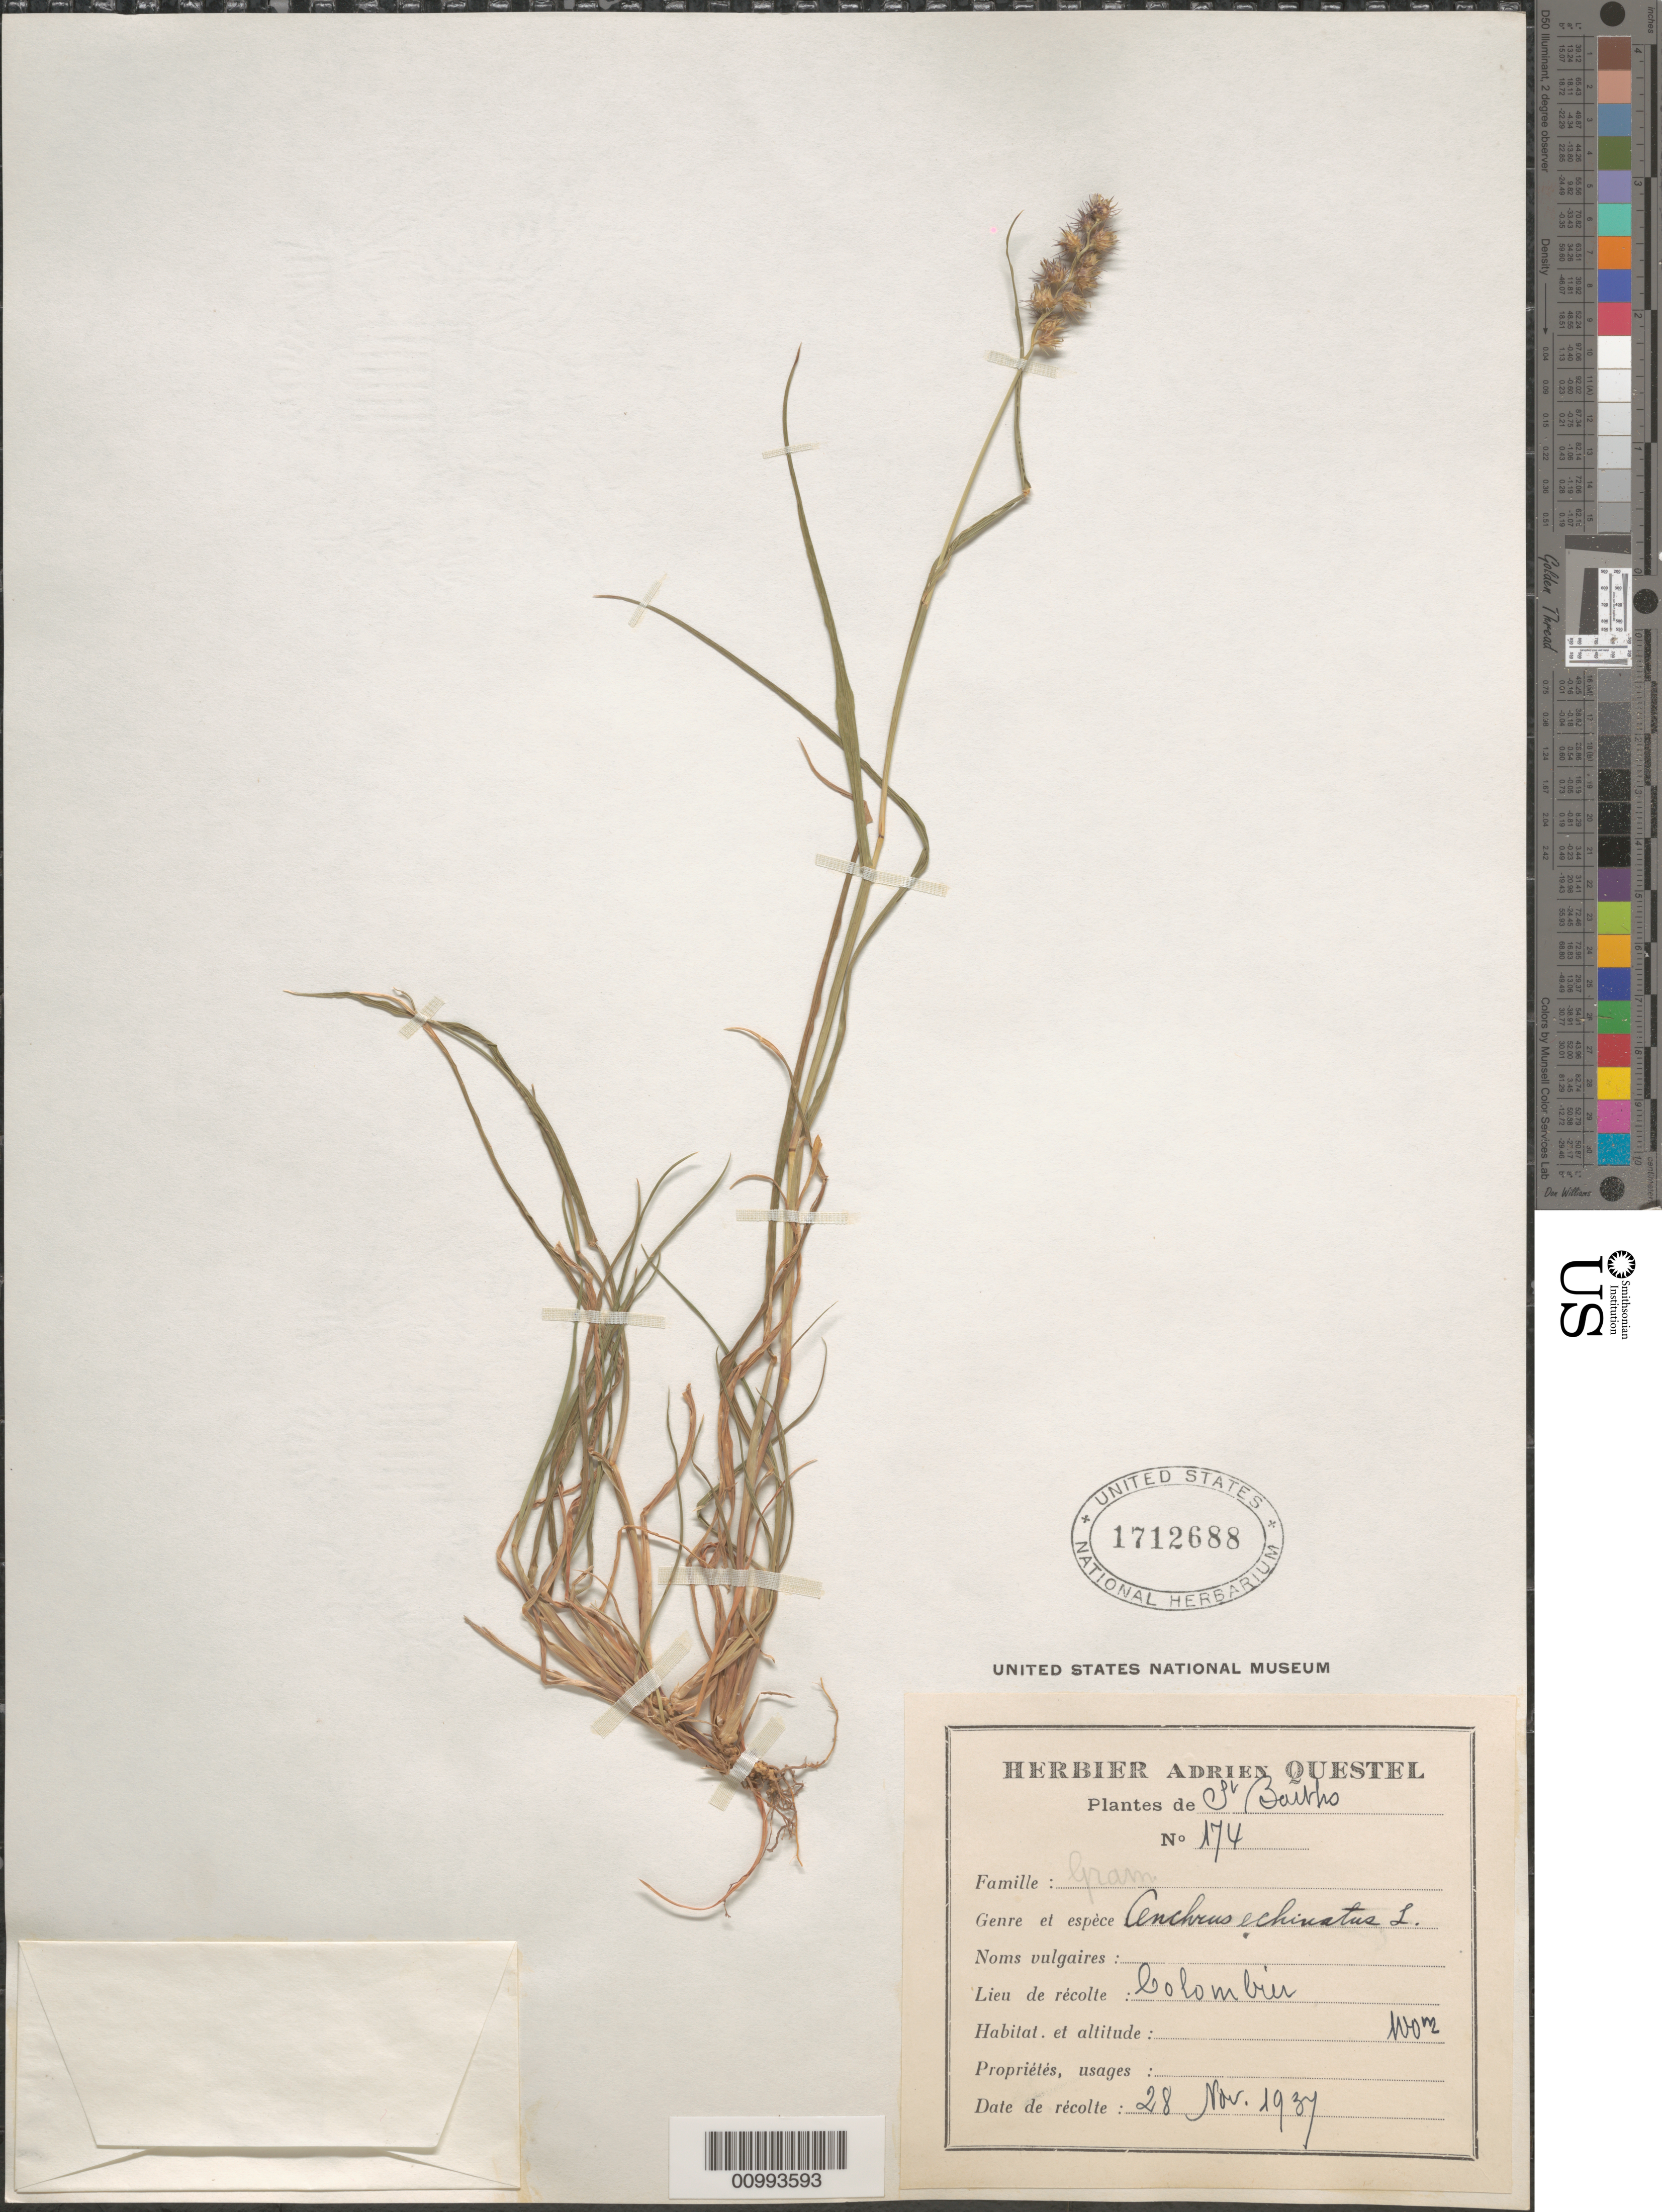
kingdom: Plantae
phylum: Tracheophyta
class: Liliopsida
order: Poales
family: Poaceae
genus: Cenchrus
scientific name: Cenchrus echinatus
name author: L.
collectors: A. Questel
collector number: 174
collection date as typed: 28 Nov 1937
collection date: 1937-11-28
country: Saint Barthélemy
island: St. Barthélemy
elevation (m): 100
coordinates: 0 N, 0 E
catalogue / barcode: US 1712688